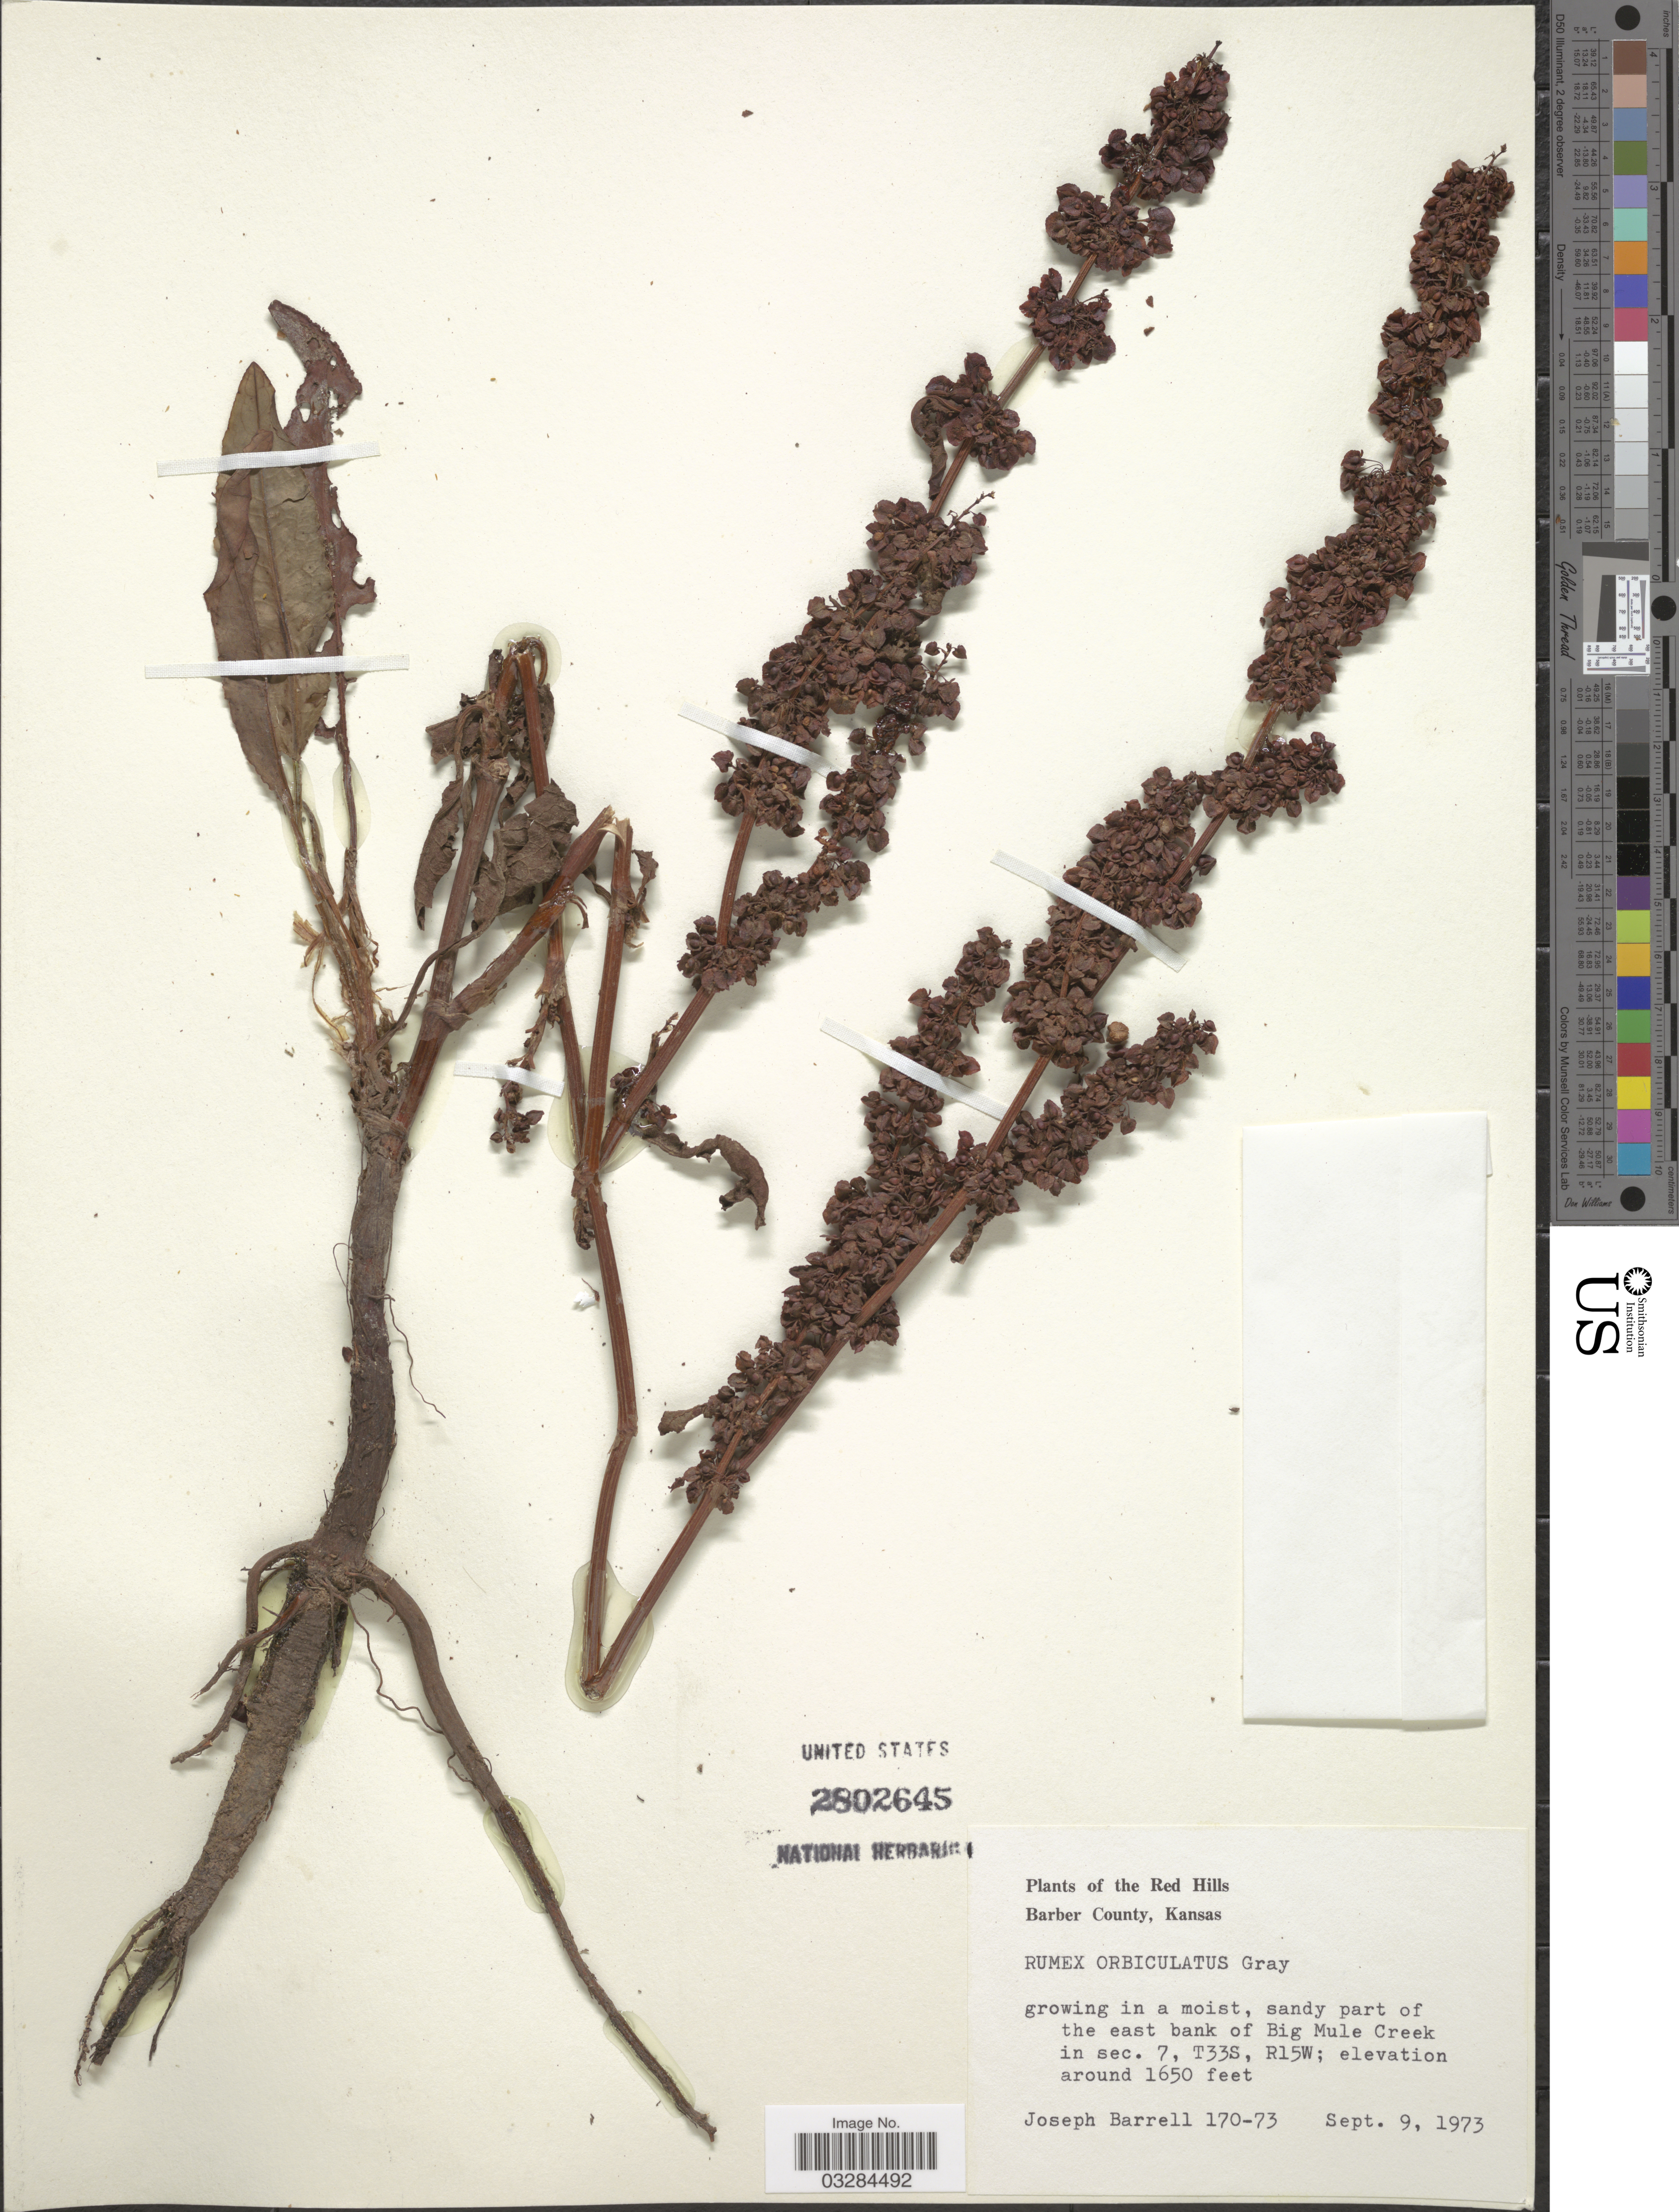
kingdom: Plantae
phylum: Tracheophyta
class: Magnoliopsida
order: Caryophyllales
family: Polygonaceae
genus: Rumex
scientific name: Rumex orbiculatus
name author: A. Gray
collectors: J. Barrell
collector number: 170-73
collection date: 1973-09-09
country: United States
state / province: Kansas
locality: The Red Hills, Barber County, sandy part of the east bank of Big Mule Creek in sec. 7, T33S, R15W.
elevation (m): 503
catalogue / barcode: US 2802645